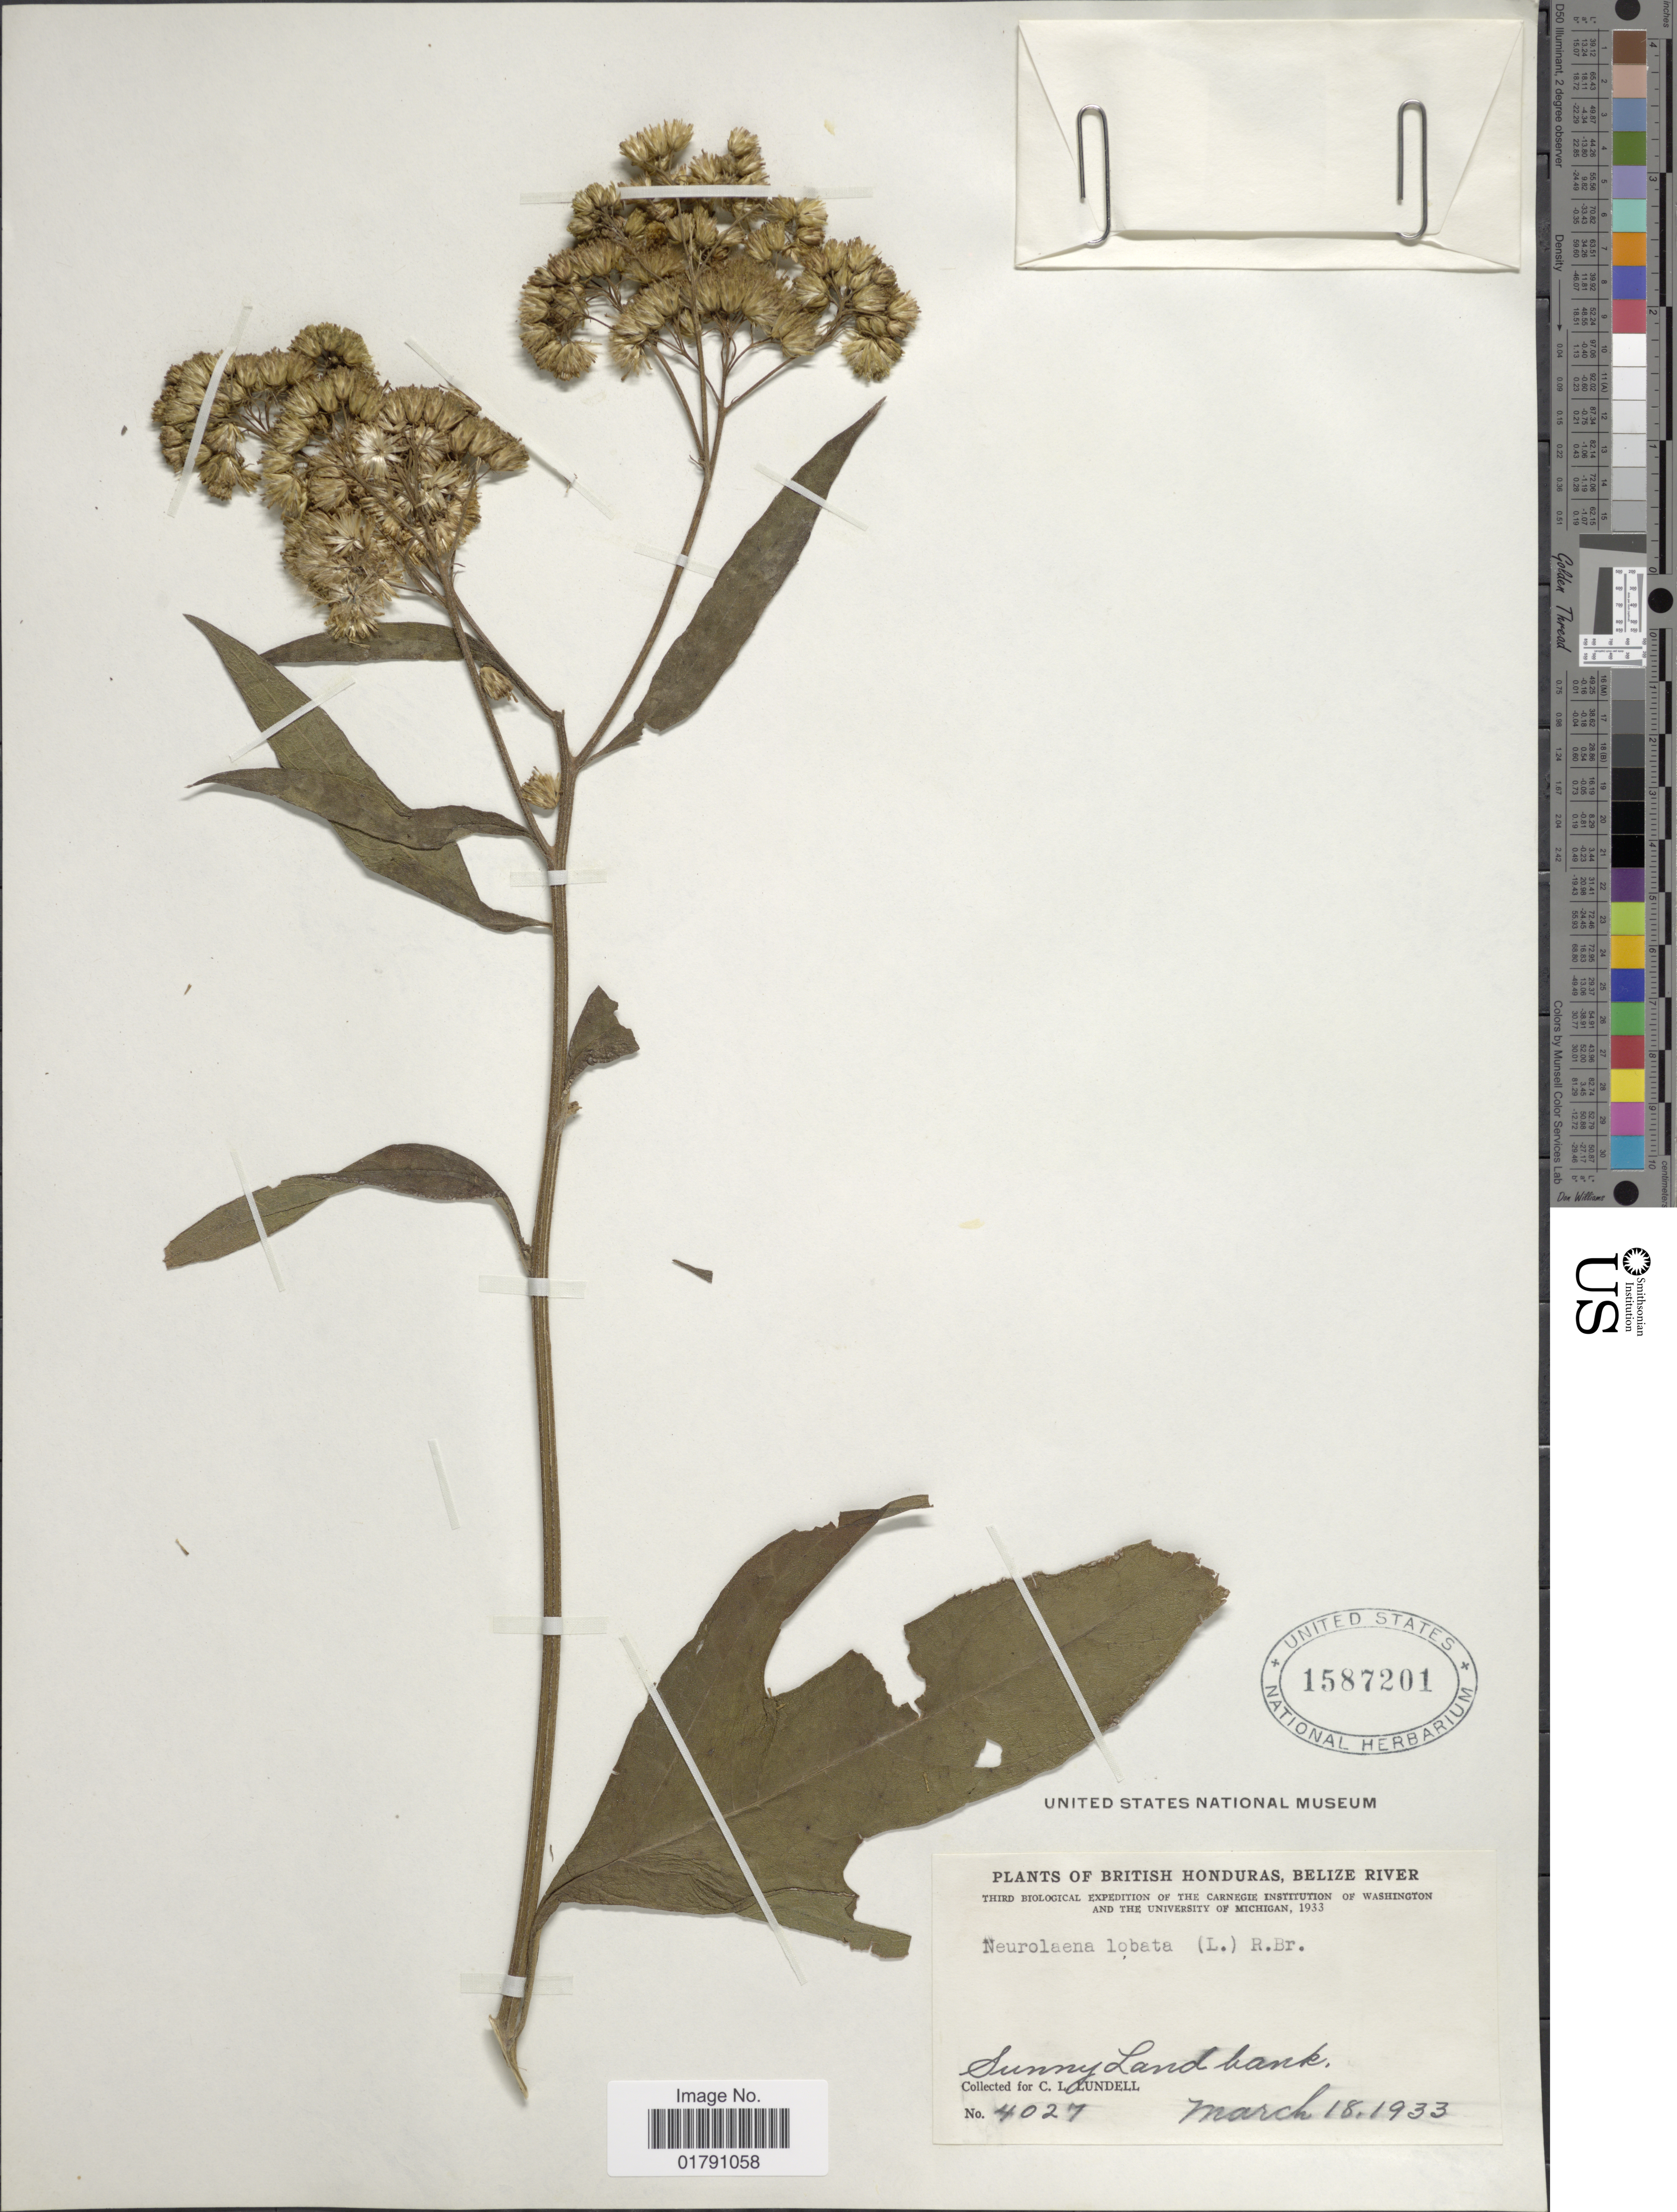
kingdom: Plantae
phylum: Tracheophyta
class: Magnoliopsida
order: Asterales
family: Asteraceae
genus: Neurolaena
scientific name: Neurolaena lobata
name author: (L.) R. Br. ex Cass.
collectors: C. L. Lundell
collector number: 4027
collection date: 1933-03-18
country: Belize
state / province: Belize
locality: British Honduras, Belize River, Suny Land Bank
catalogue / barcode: US 1587201